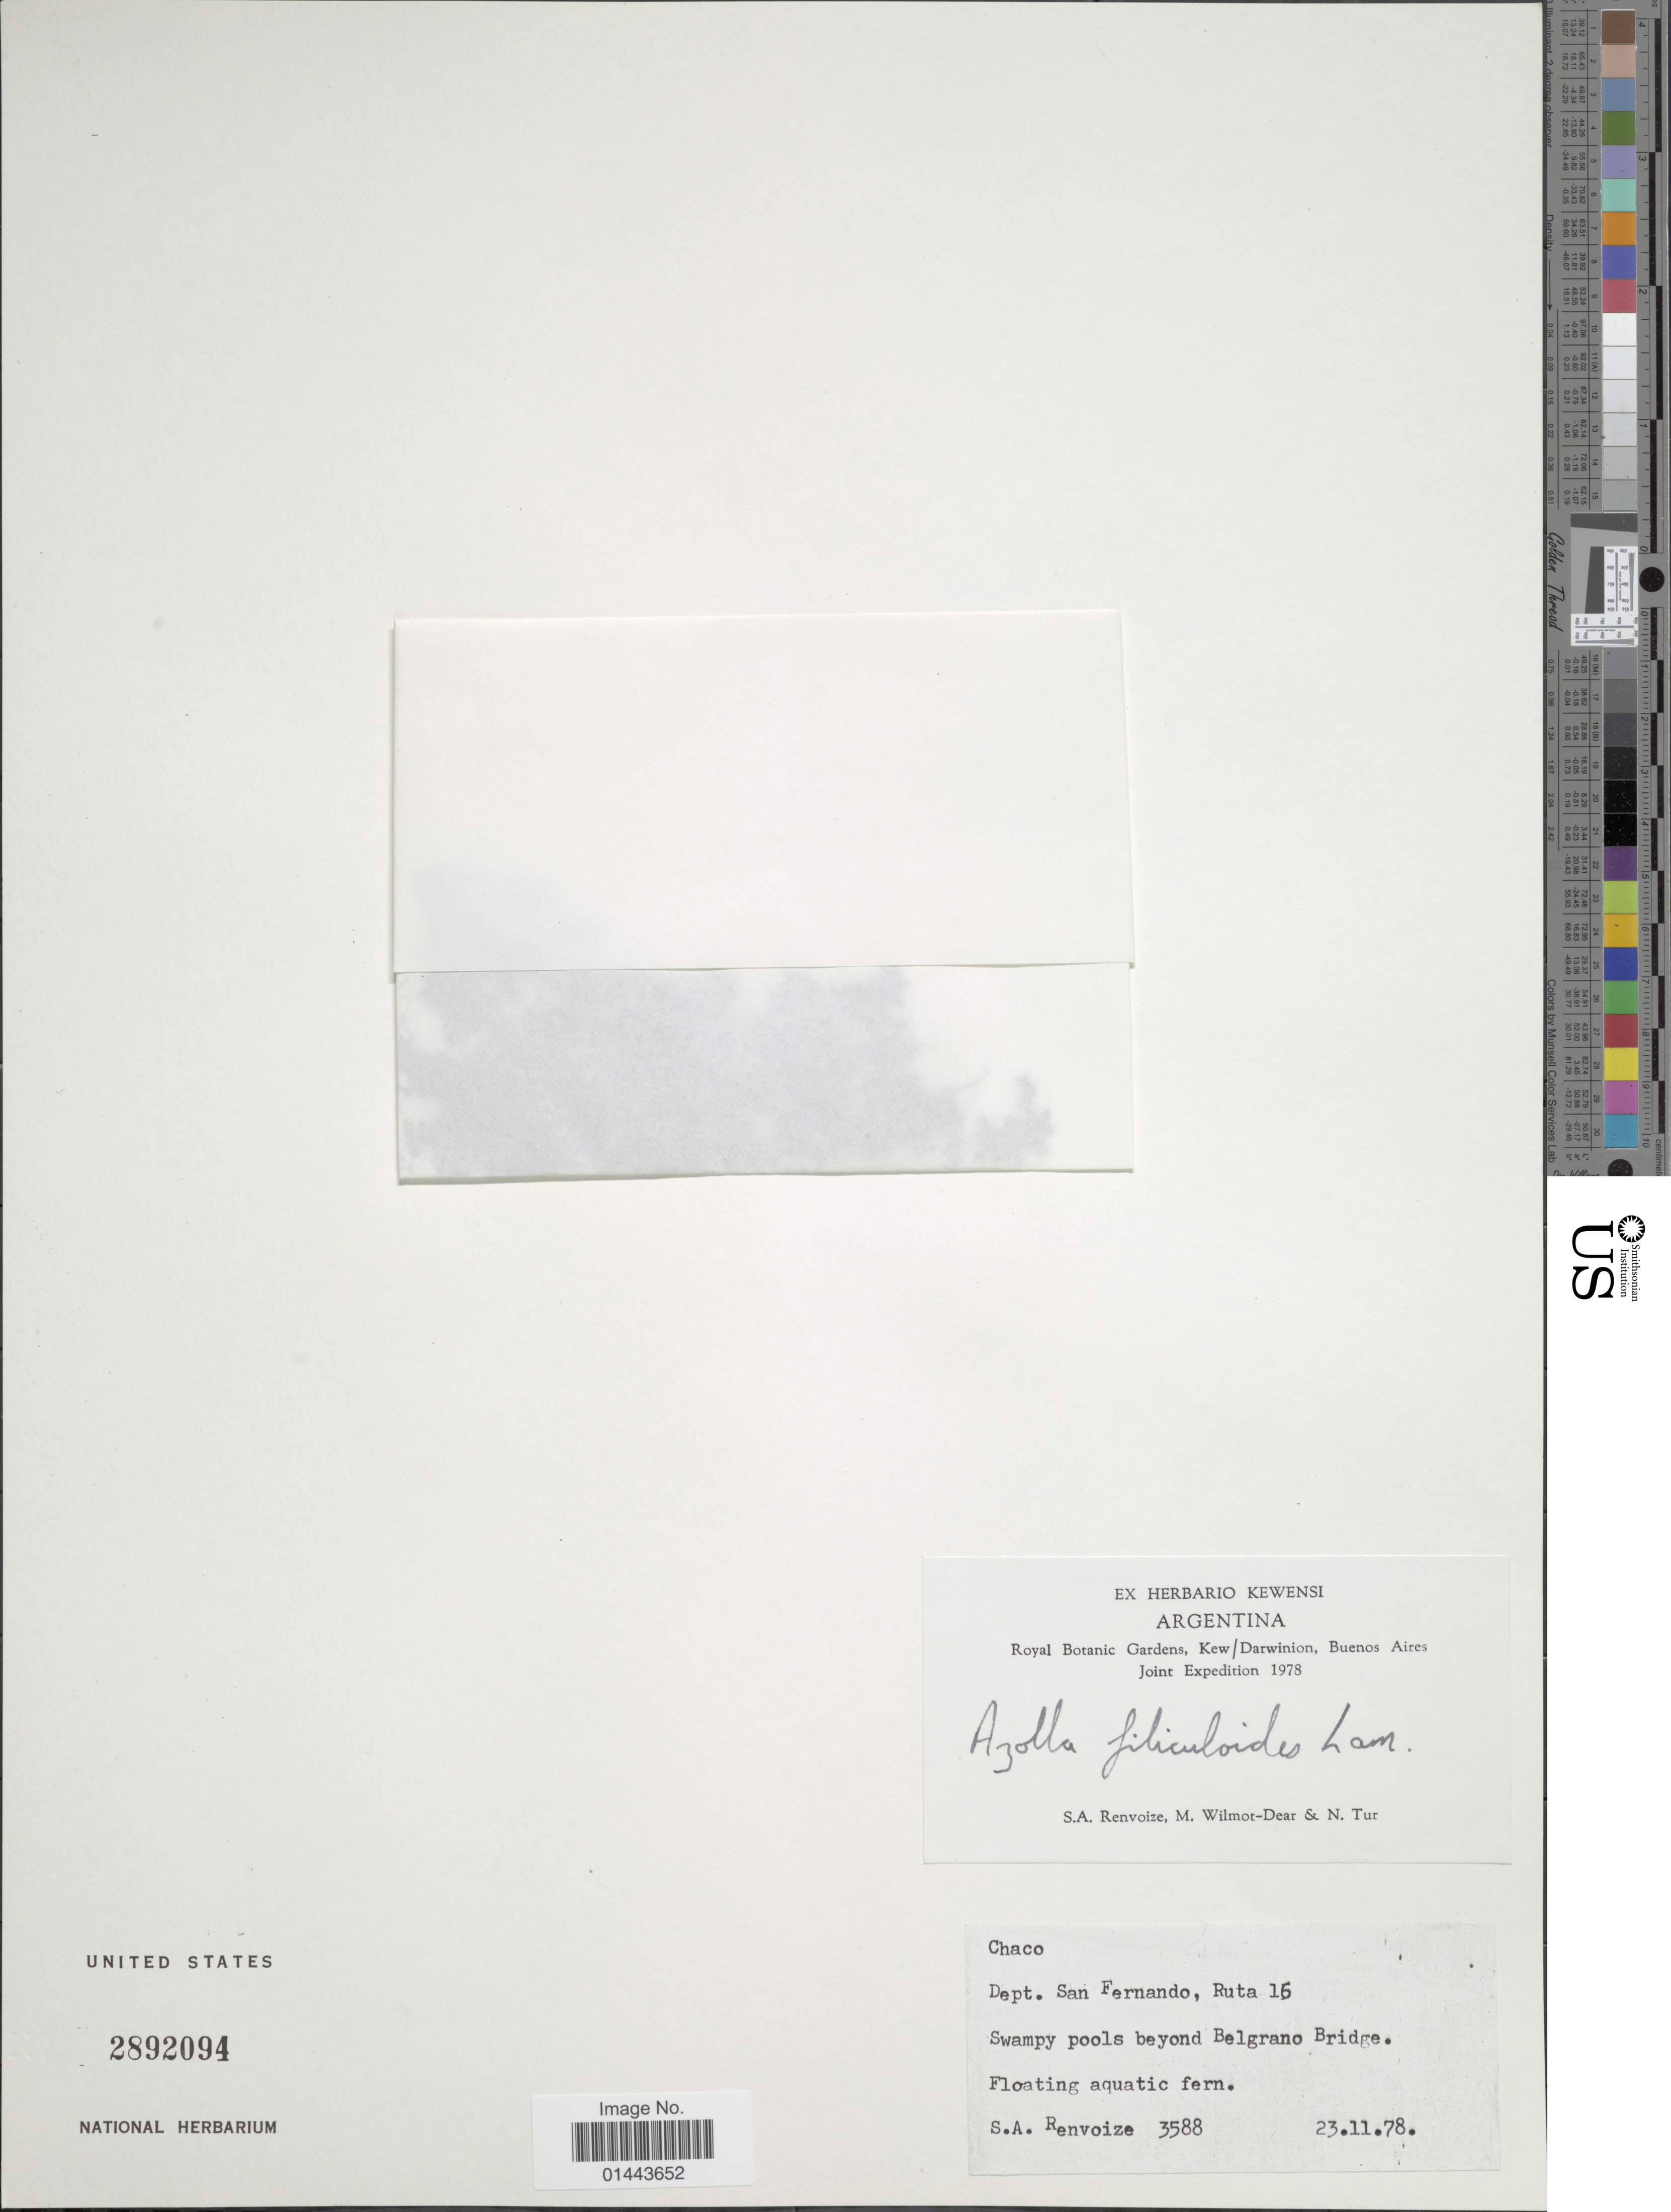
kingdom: Plantae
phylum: Tracheophyta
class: Polypodiopsida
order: Salviniales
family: Salviniaceae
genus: Azolla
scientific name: Azolla filiculoides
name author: Lam.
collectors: S. A. Renvoize, M. Wilmot-Dear & N. Tur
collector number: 3588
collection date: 1978-11-23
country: Argentina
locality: San Fernando, Ruta 16. swampy pools beyond Belgrano Bridge.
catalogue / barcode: US 2892094